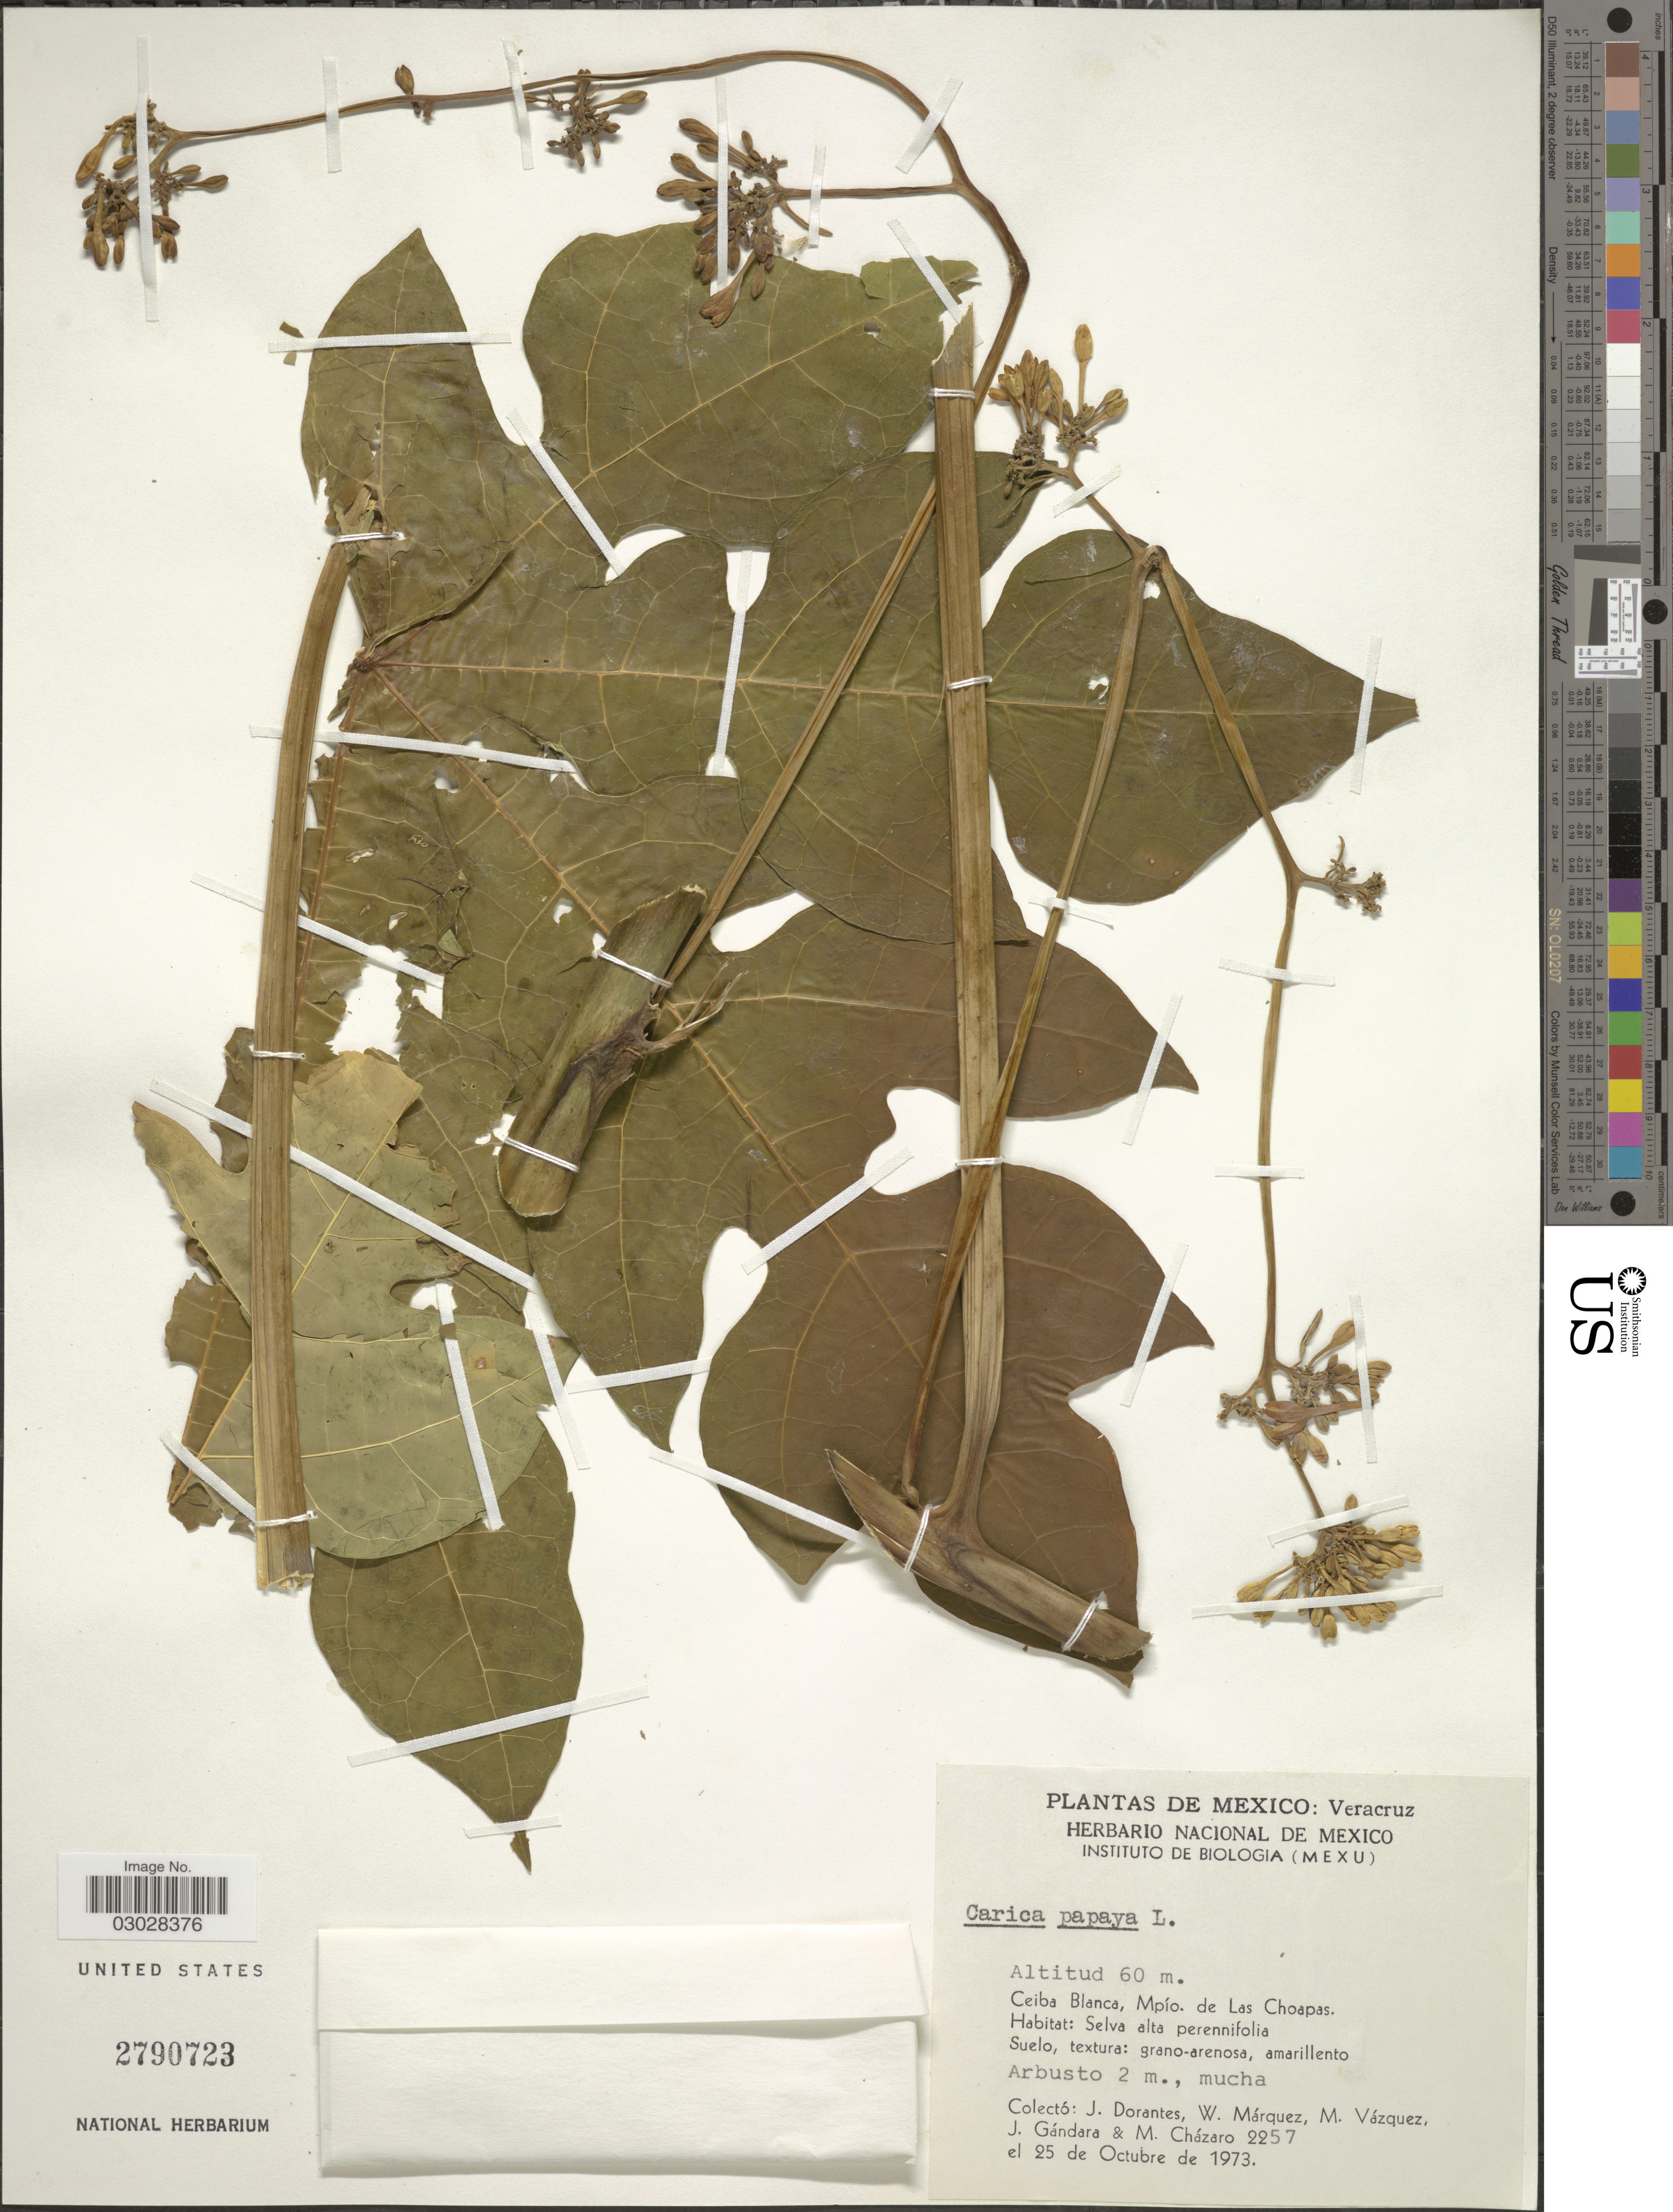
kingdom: Plantae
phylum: Tracheophyta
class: Magnoliopsida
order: Brassicales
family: Caricaceae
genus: Carica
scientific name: Carica papaya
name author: L.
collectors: J. Dorantes, W. Márquez, M. Vázquez, J. Gandara & M. Chazaro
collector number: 2257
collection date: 1973-10-25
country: Mexico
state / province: Veracruz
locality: Veracruz, Ceiba Blanca, Mpío. de Las Choapas.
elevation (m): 60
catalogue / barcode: US 2790723